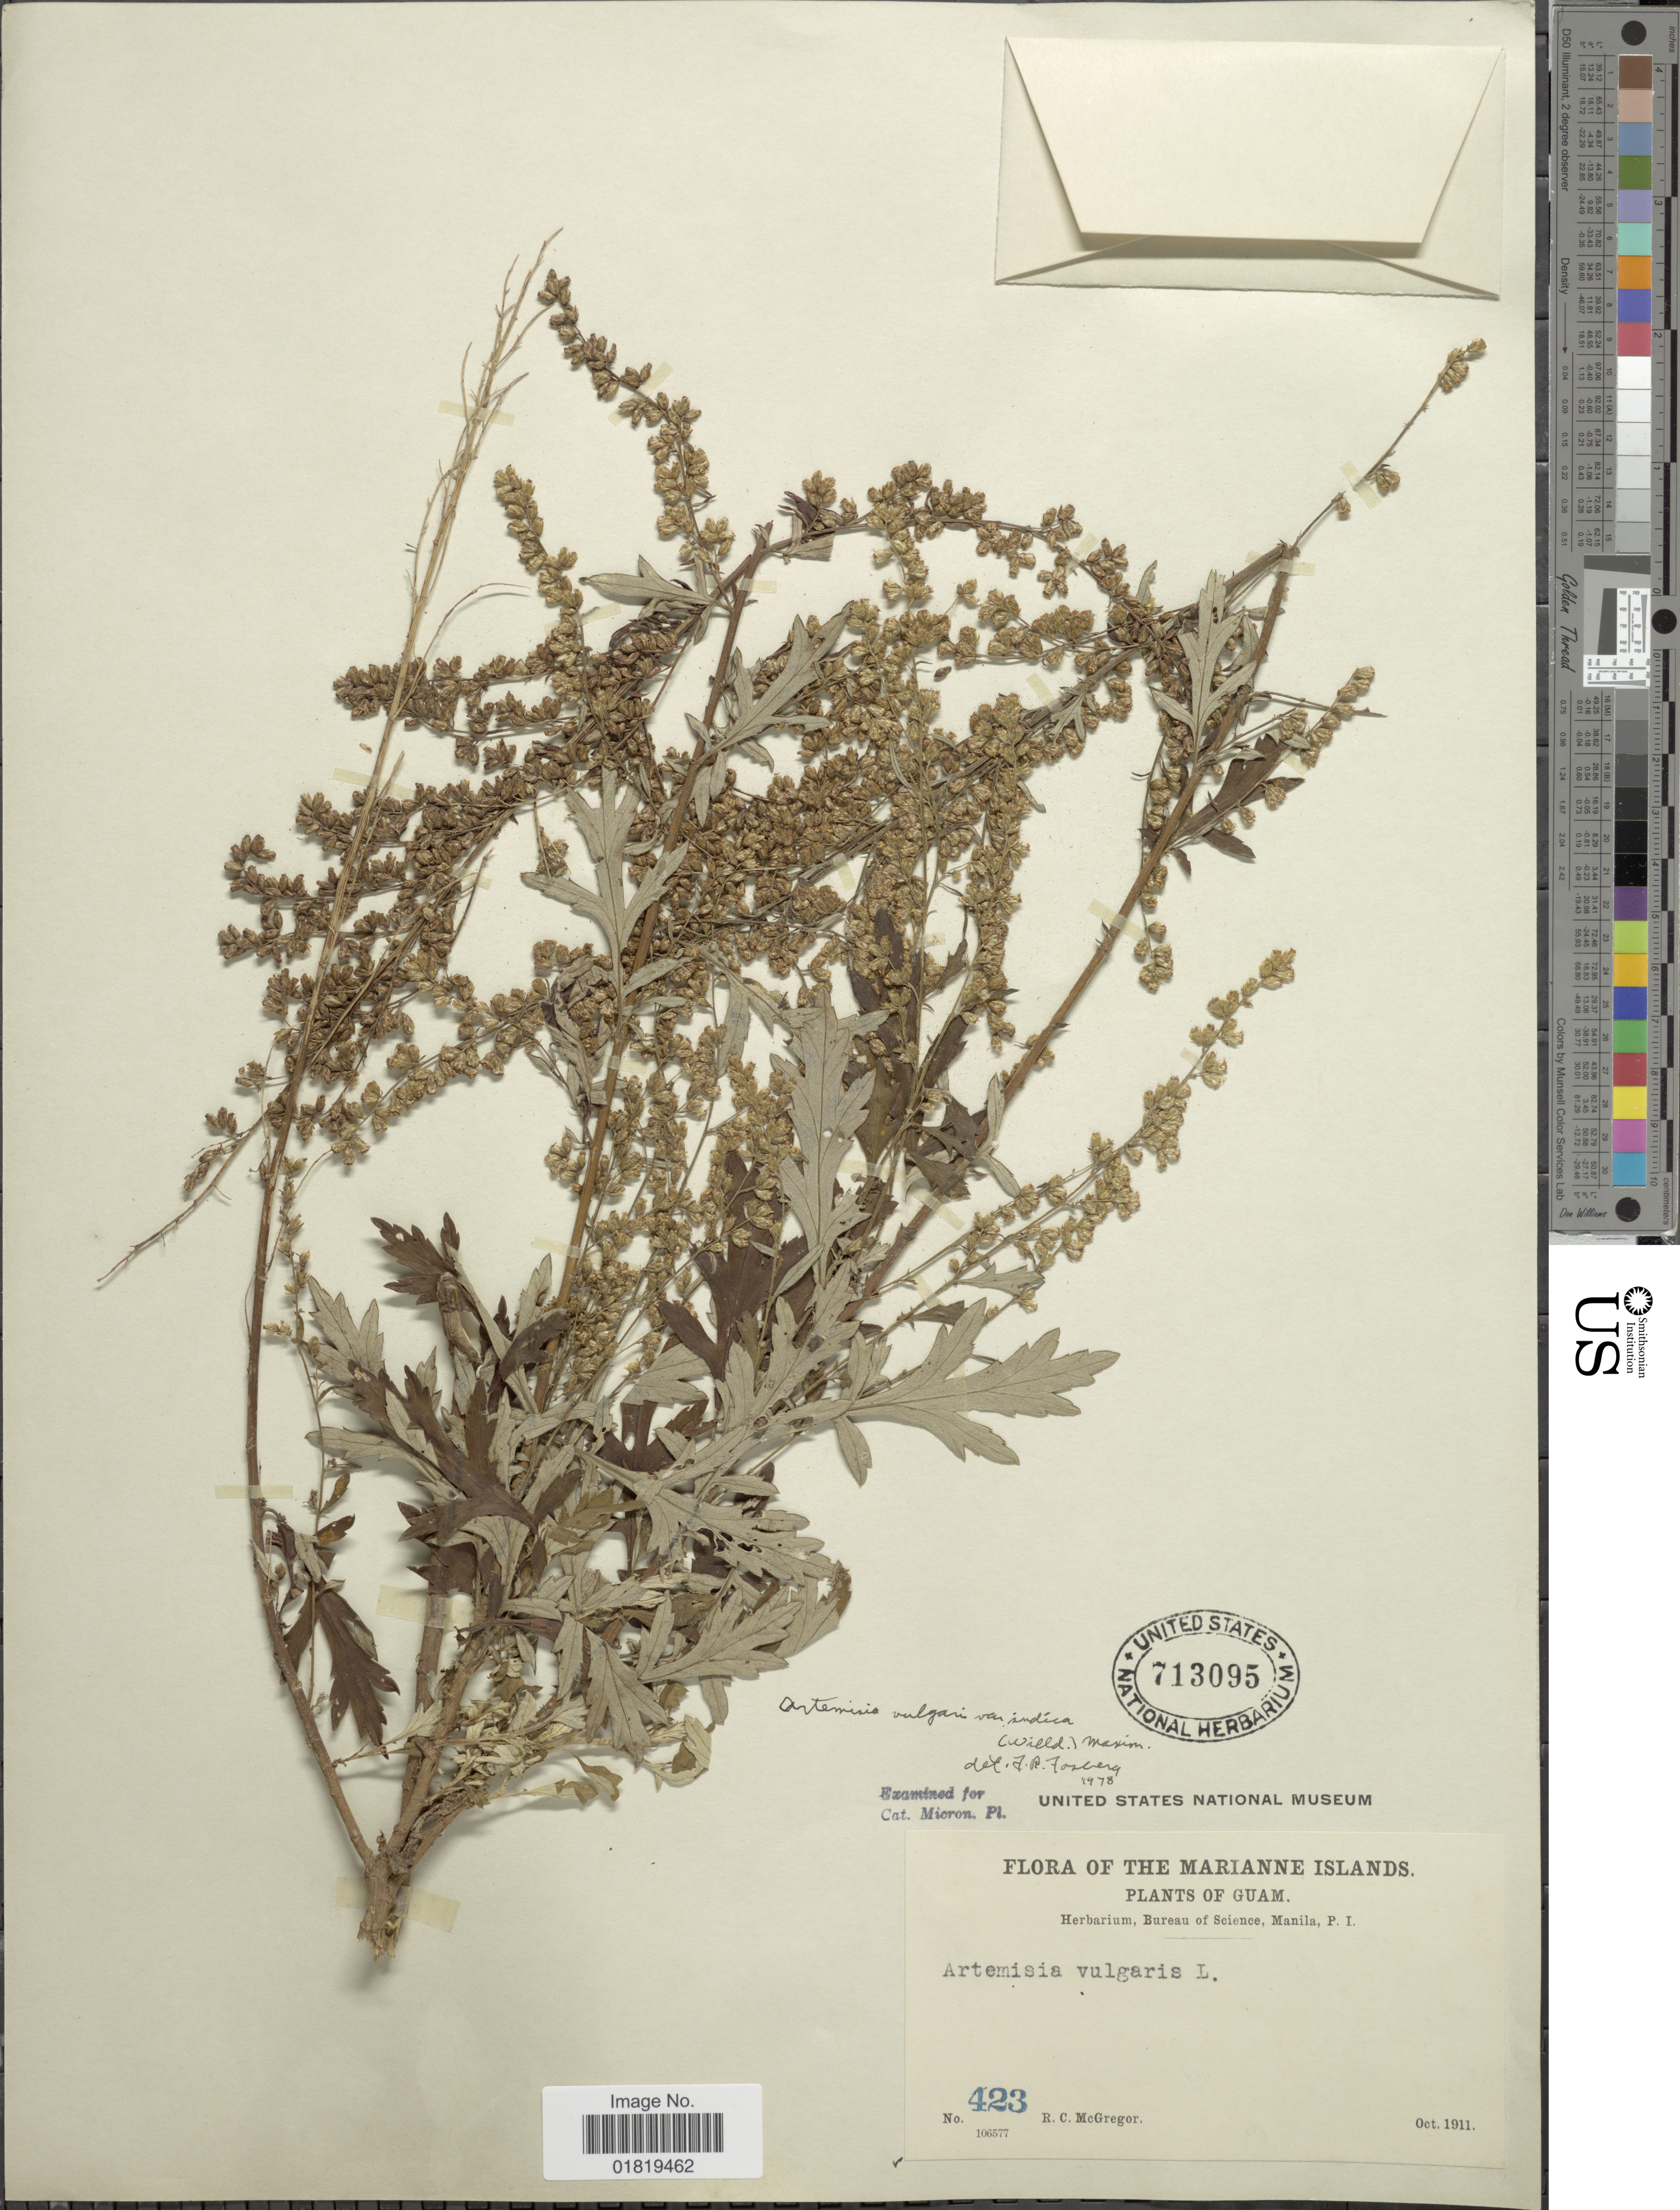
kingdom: Plantae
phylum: Tracheophyta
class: Magnoliopsida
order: Asterales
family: Asteraceae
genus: Artemisia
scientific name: Artemisia vulgaris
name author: L.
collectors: R. C. McGregor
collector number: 423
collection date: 1911-10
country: Guam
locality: The Marianne Islands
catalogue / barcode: US 713095